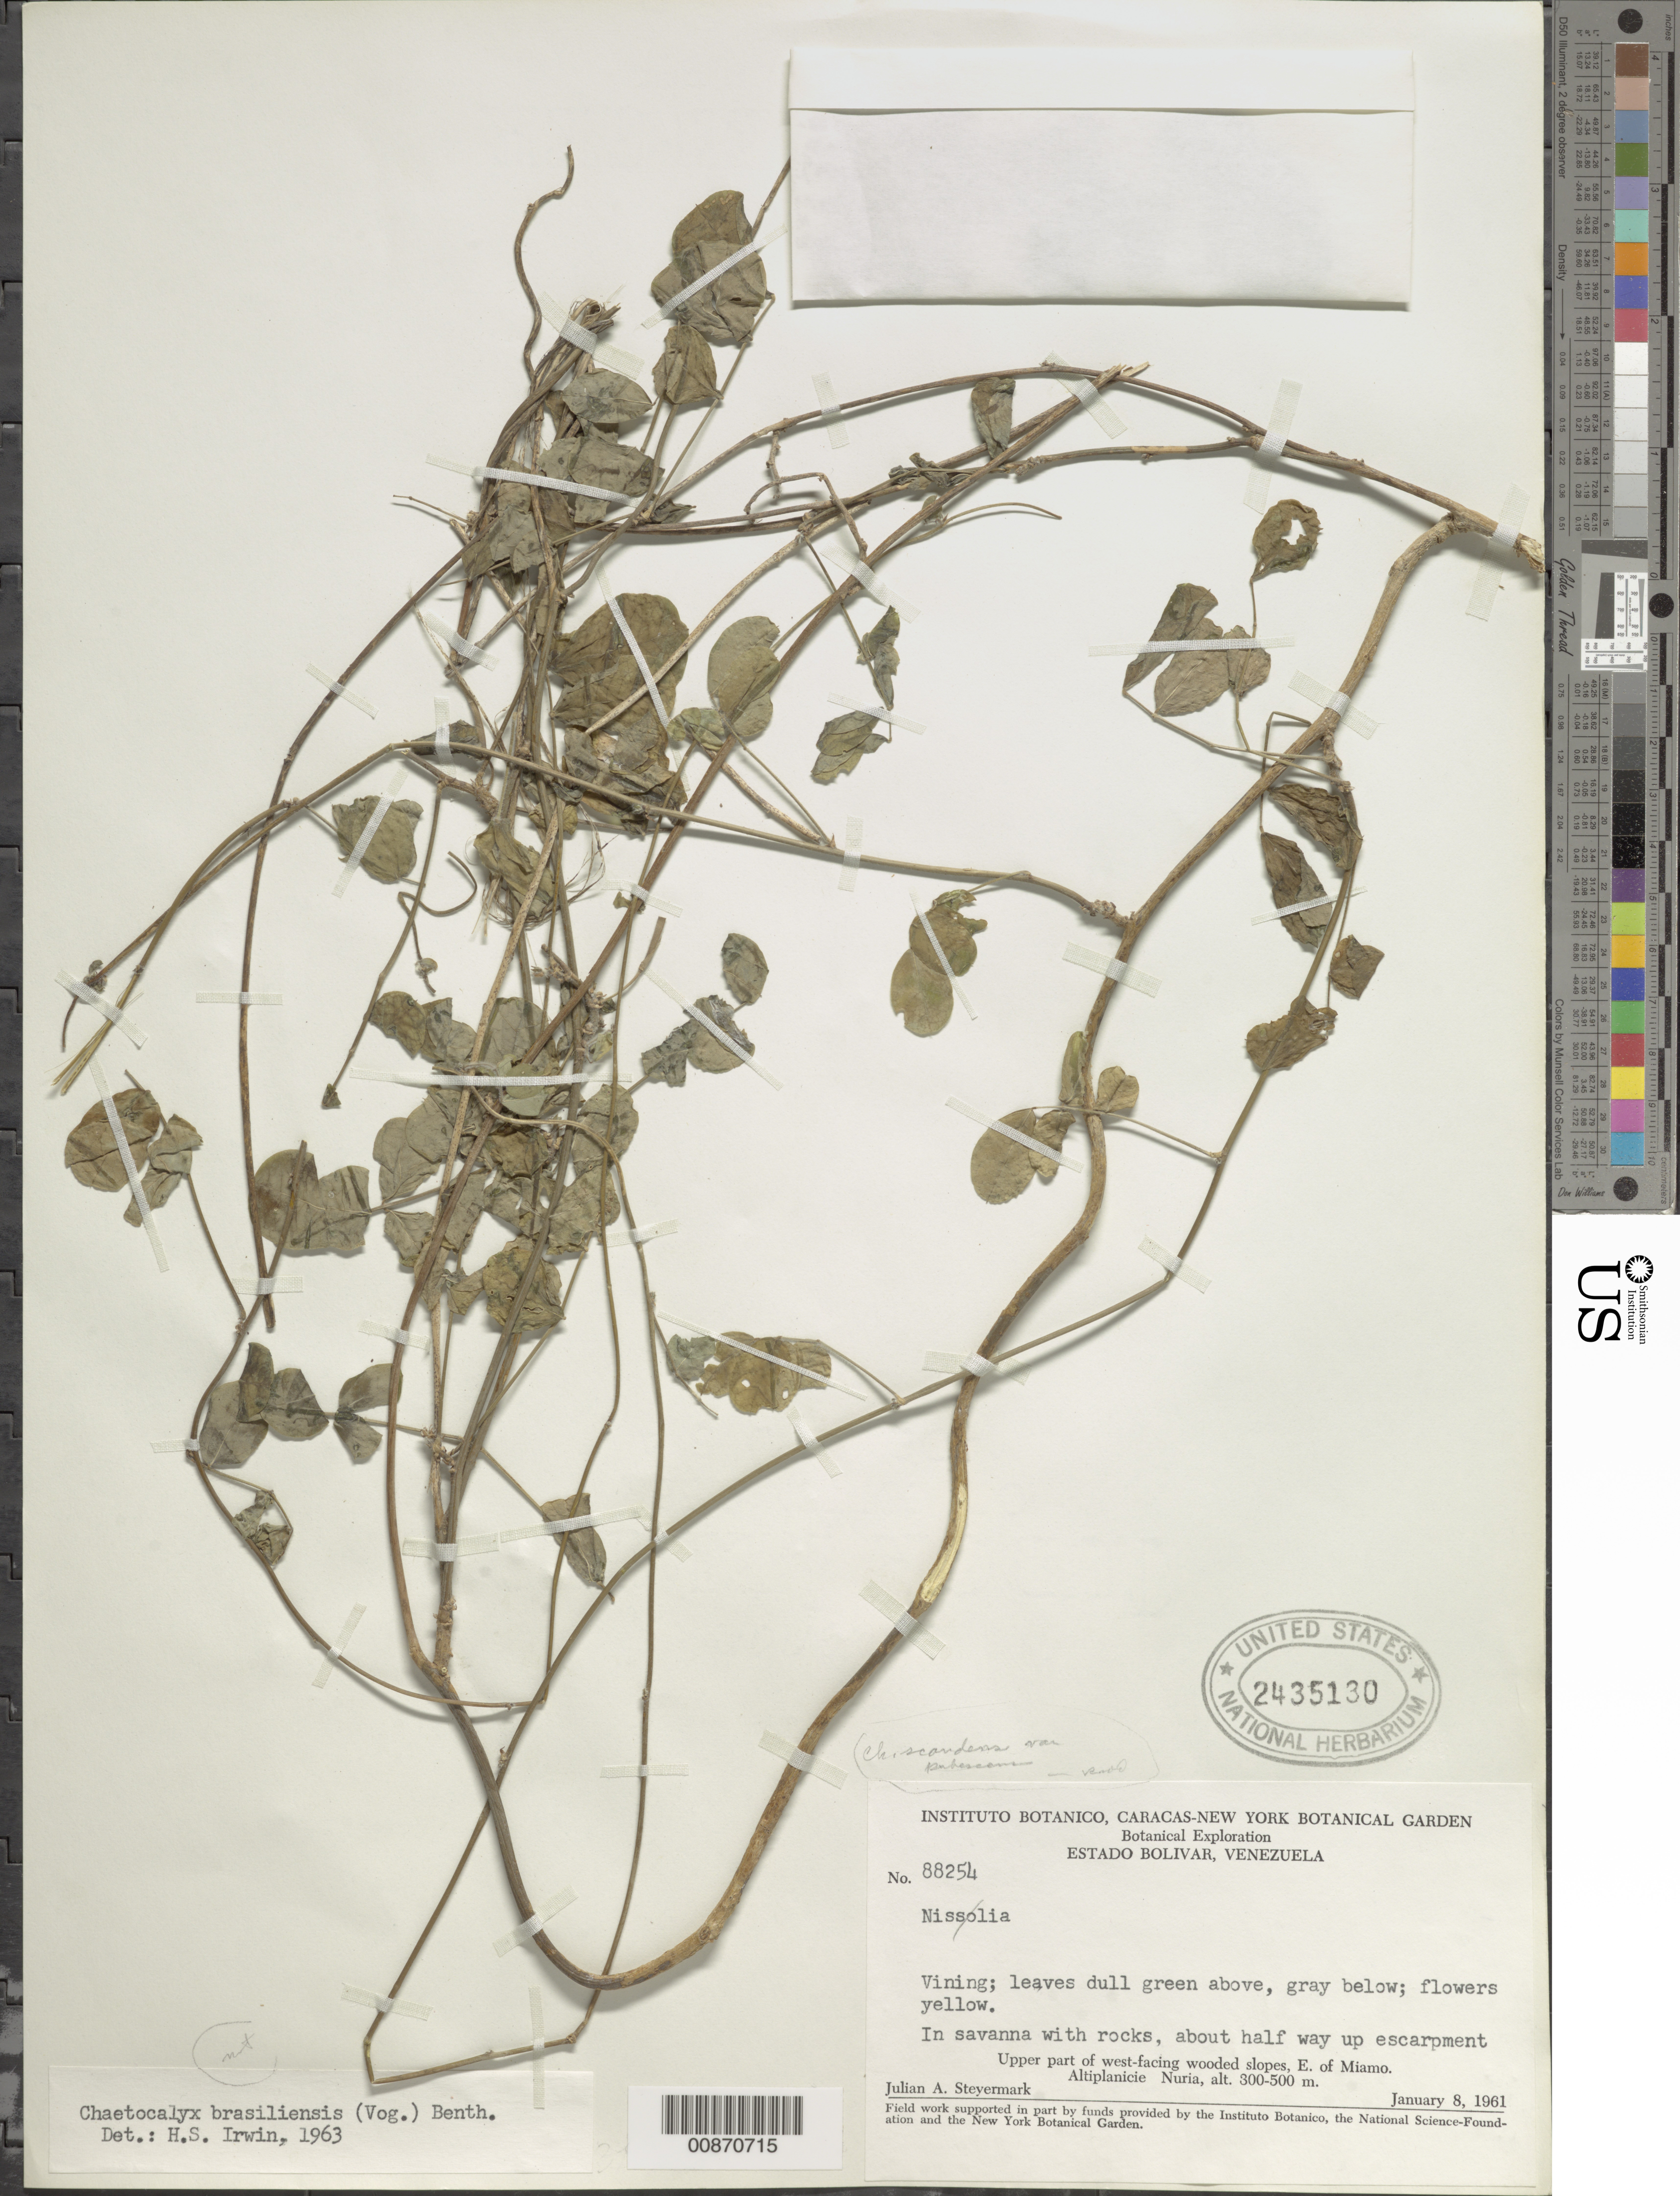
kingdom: Plantae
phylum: Tracheophyta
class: Magnoliopsida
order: Fabales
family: Fabaceae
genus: Chaetocalyx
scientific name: Chaetocalyx scandens var. pubescens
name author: (DC.) Rudd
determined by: Rudd, V. E.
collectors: J. Steyermark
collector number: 88254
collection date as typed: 8-Jan-61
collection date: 1961-01-08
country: Venezuela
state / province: Bolívar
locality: Altiplanicie de Nuria, E of Miamo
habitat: Savanna with rocks, about half way up escarpment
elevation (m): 300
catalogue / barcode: US 2435130